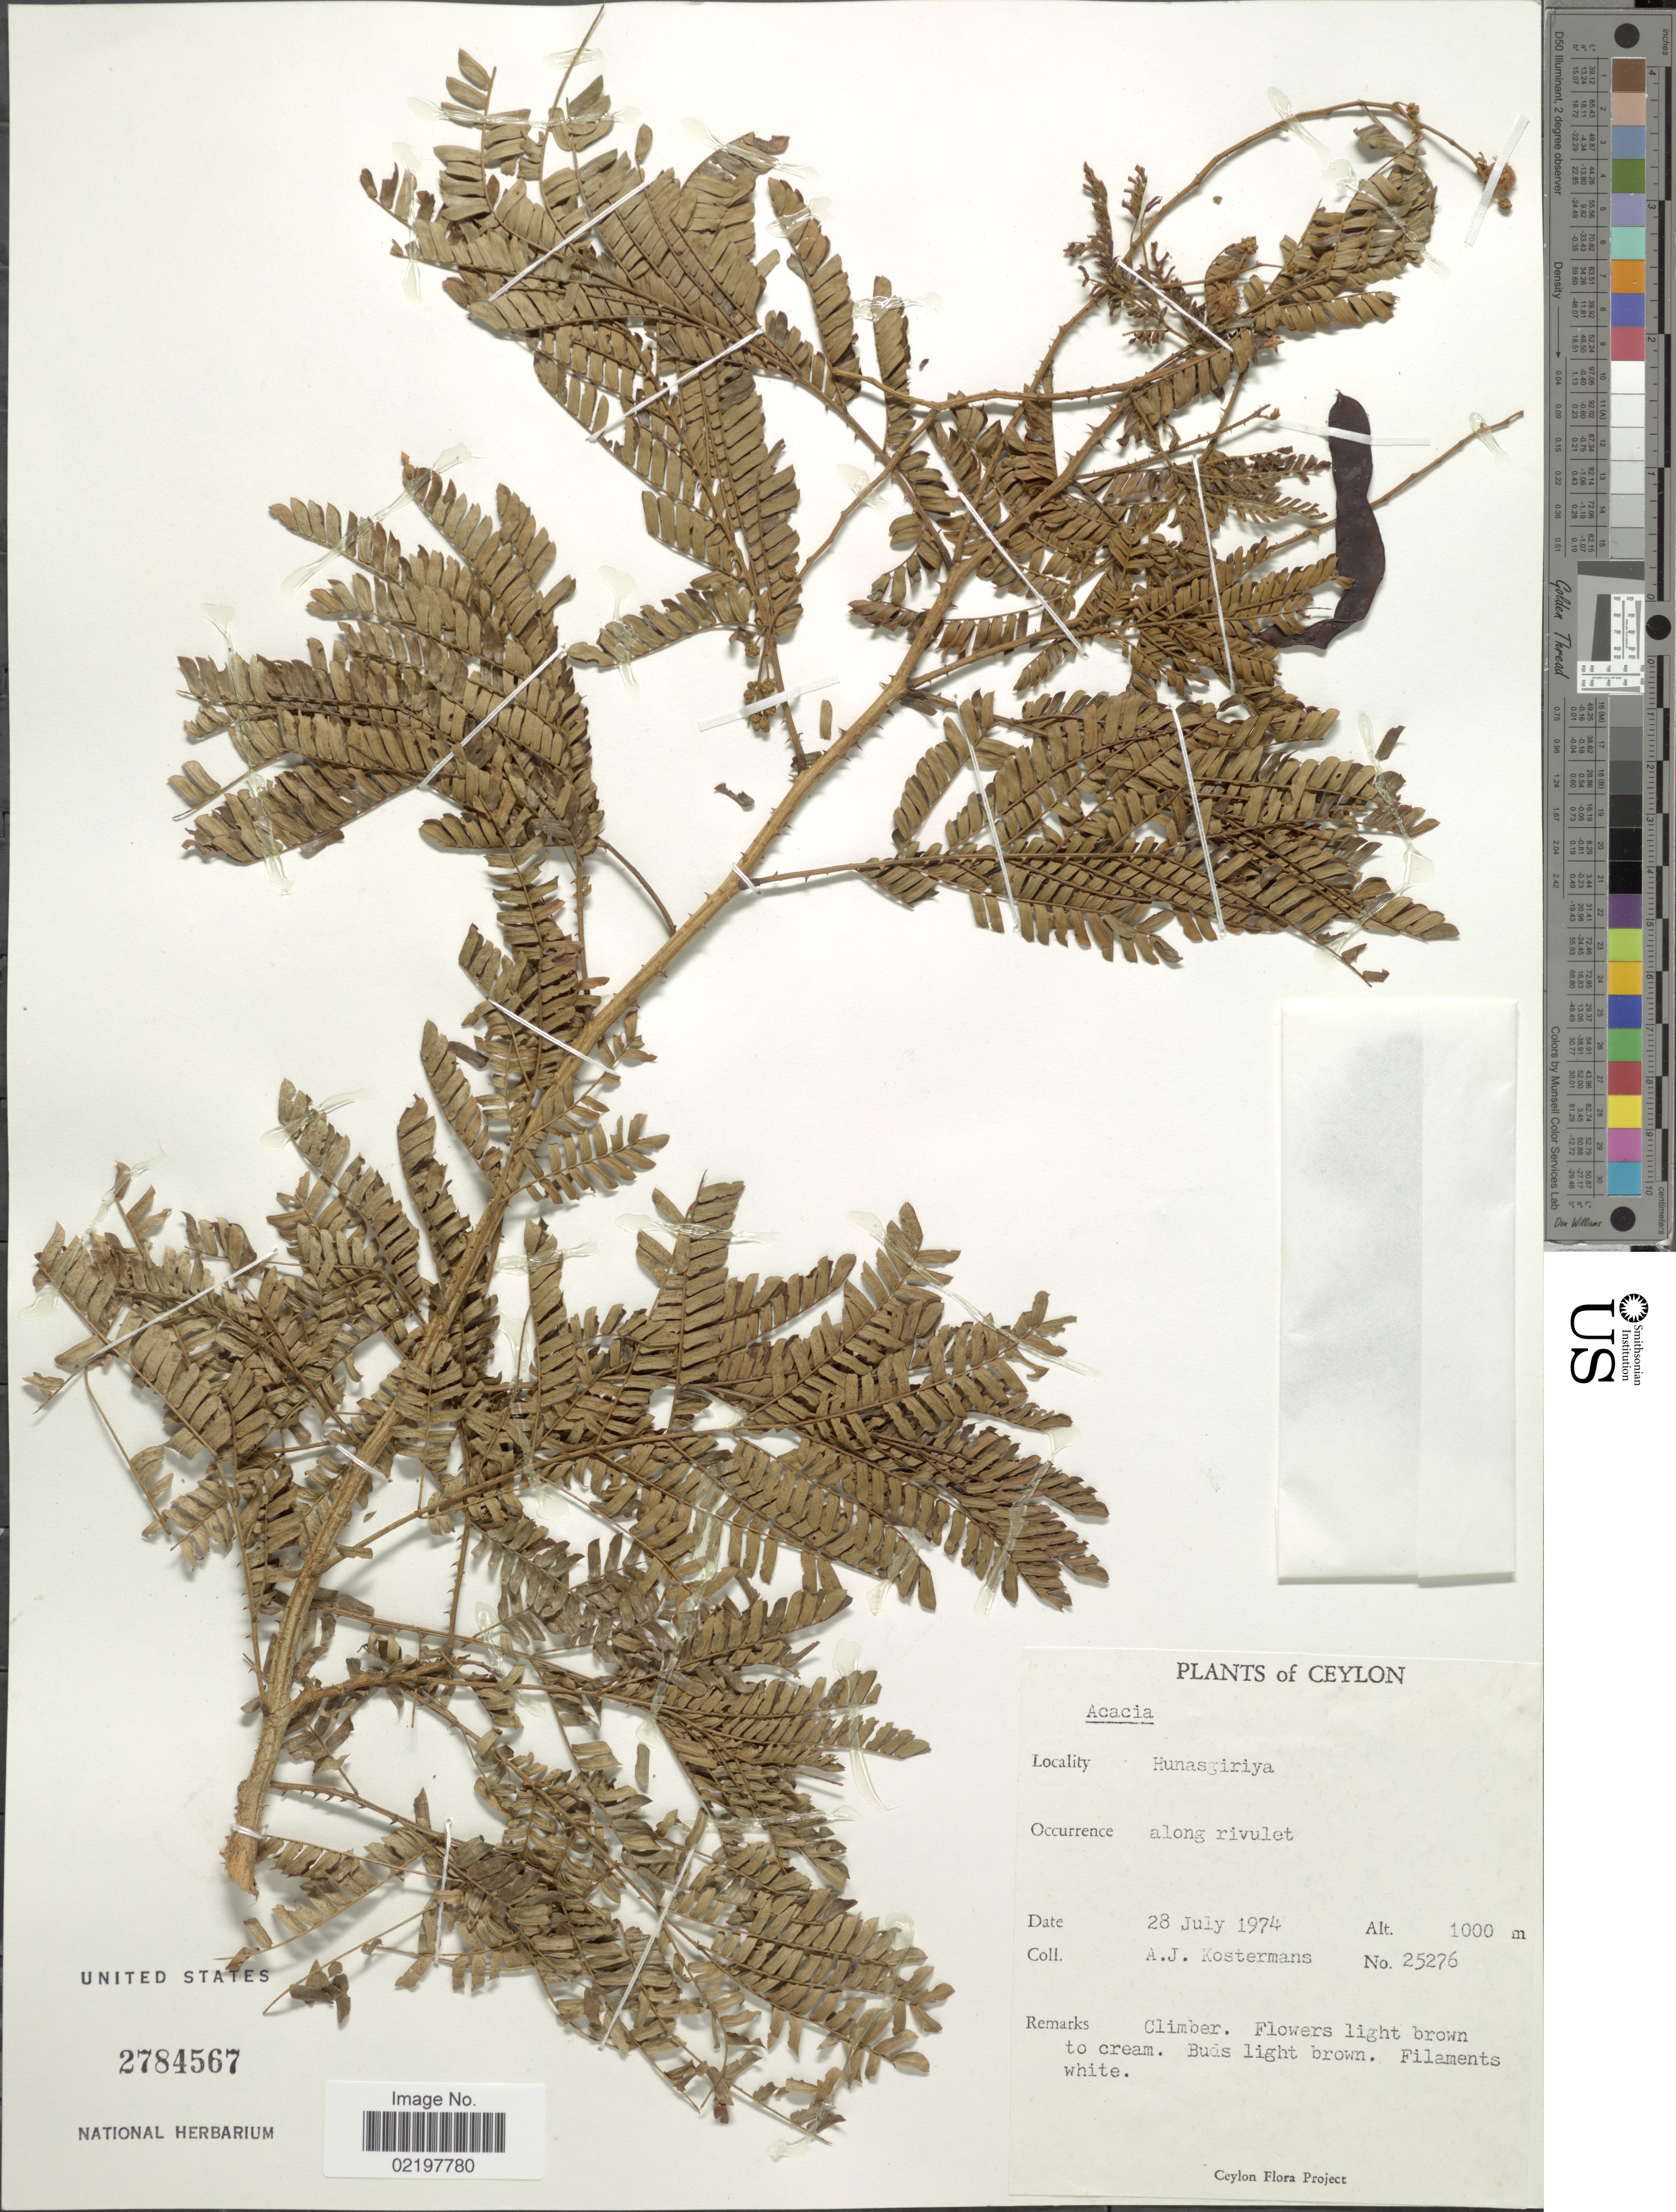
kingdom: Plantae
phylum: Tracheophyta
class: Magnoliopsida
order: Fabales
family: Fabaceae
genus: Senegalia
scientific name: Senegalia caesia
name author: (L.) Maslin et al.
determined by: Strong, M. T., (US), Smithsonian Institution - National Museum of Natural History (UNITED STATES)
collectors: A. J. G. Kostermans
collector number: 25276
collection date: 1974-07-28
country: Sri Lanka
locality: Ceylon, Hunasgiriya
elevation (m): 1000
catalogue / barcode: US 2784567